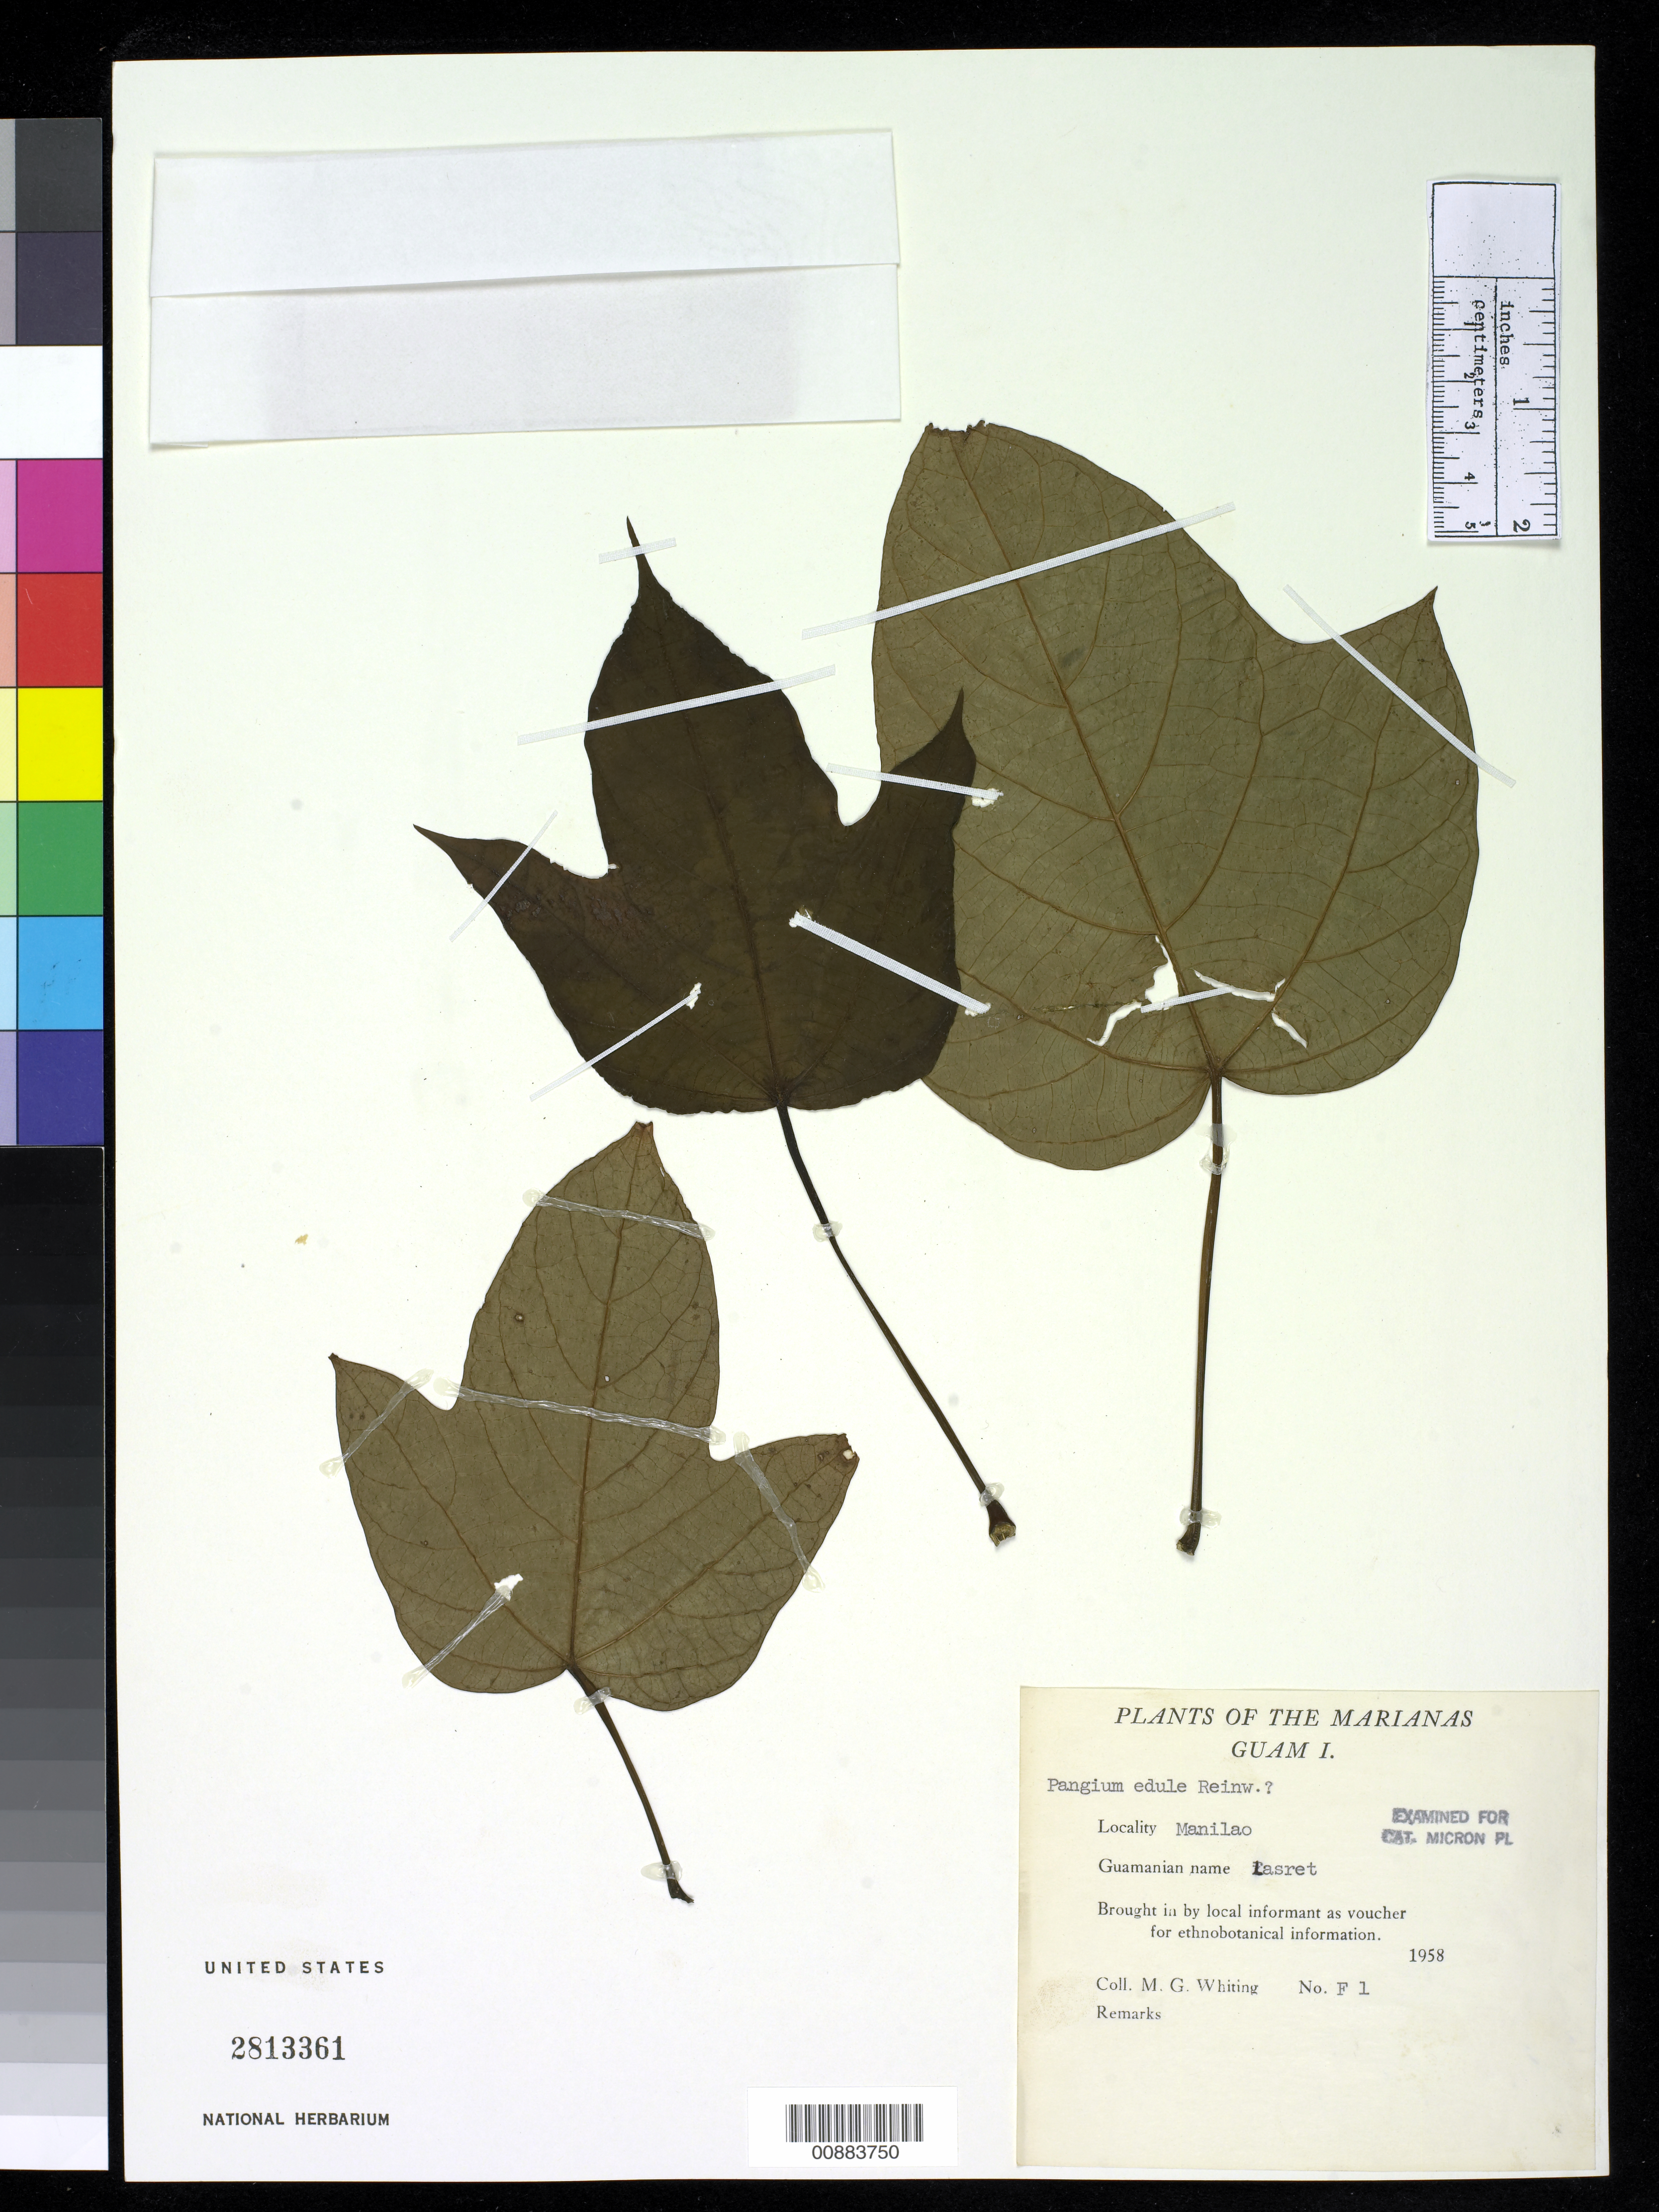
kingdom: Plantae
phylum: Tracheophyta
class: Magnoliopsida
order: Malpighiales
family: Achariaceae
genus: Pangium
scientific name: Pangium edule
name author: Reinw.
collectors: M. Whiting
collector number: F 1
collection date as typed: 1958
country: Guam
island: Guam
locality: Manilao.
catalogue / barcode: US 2813361